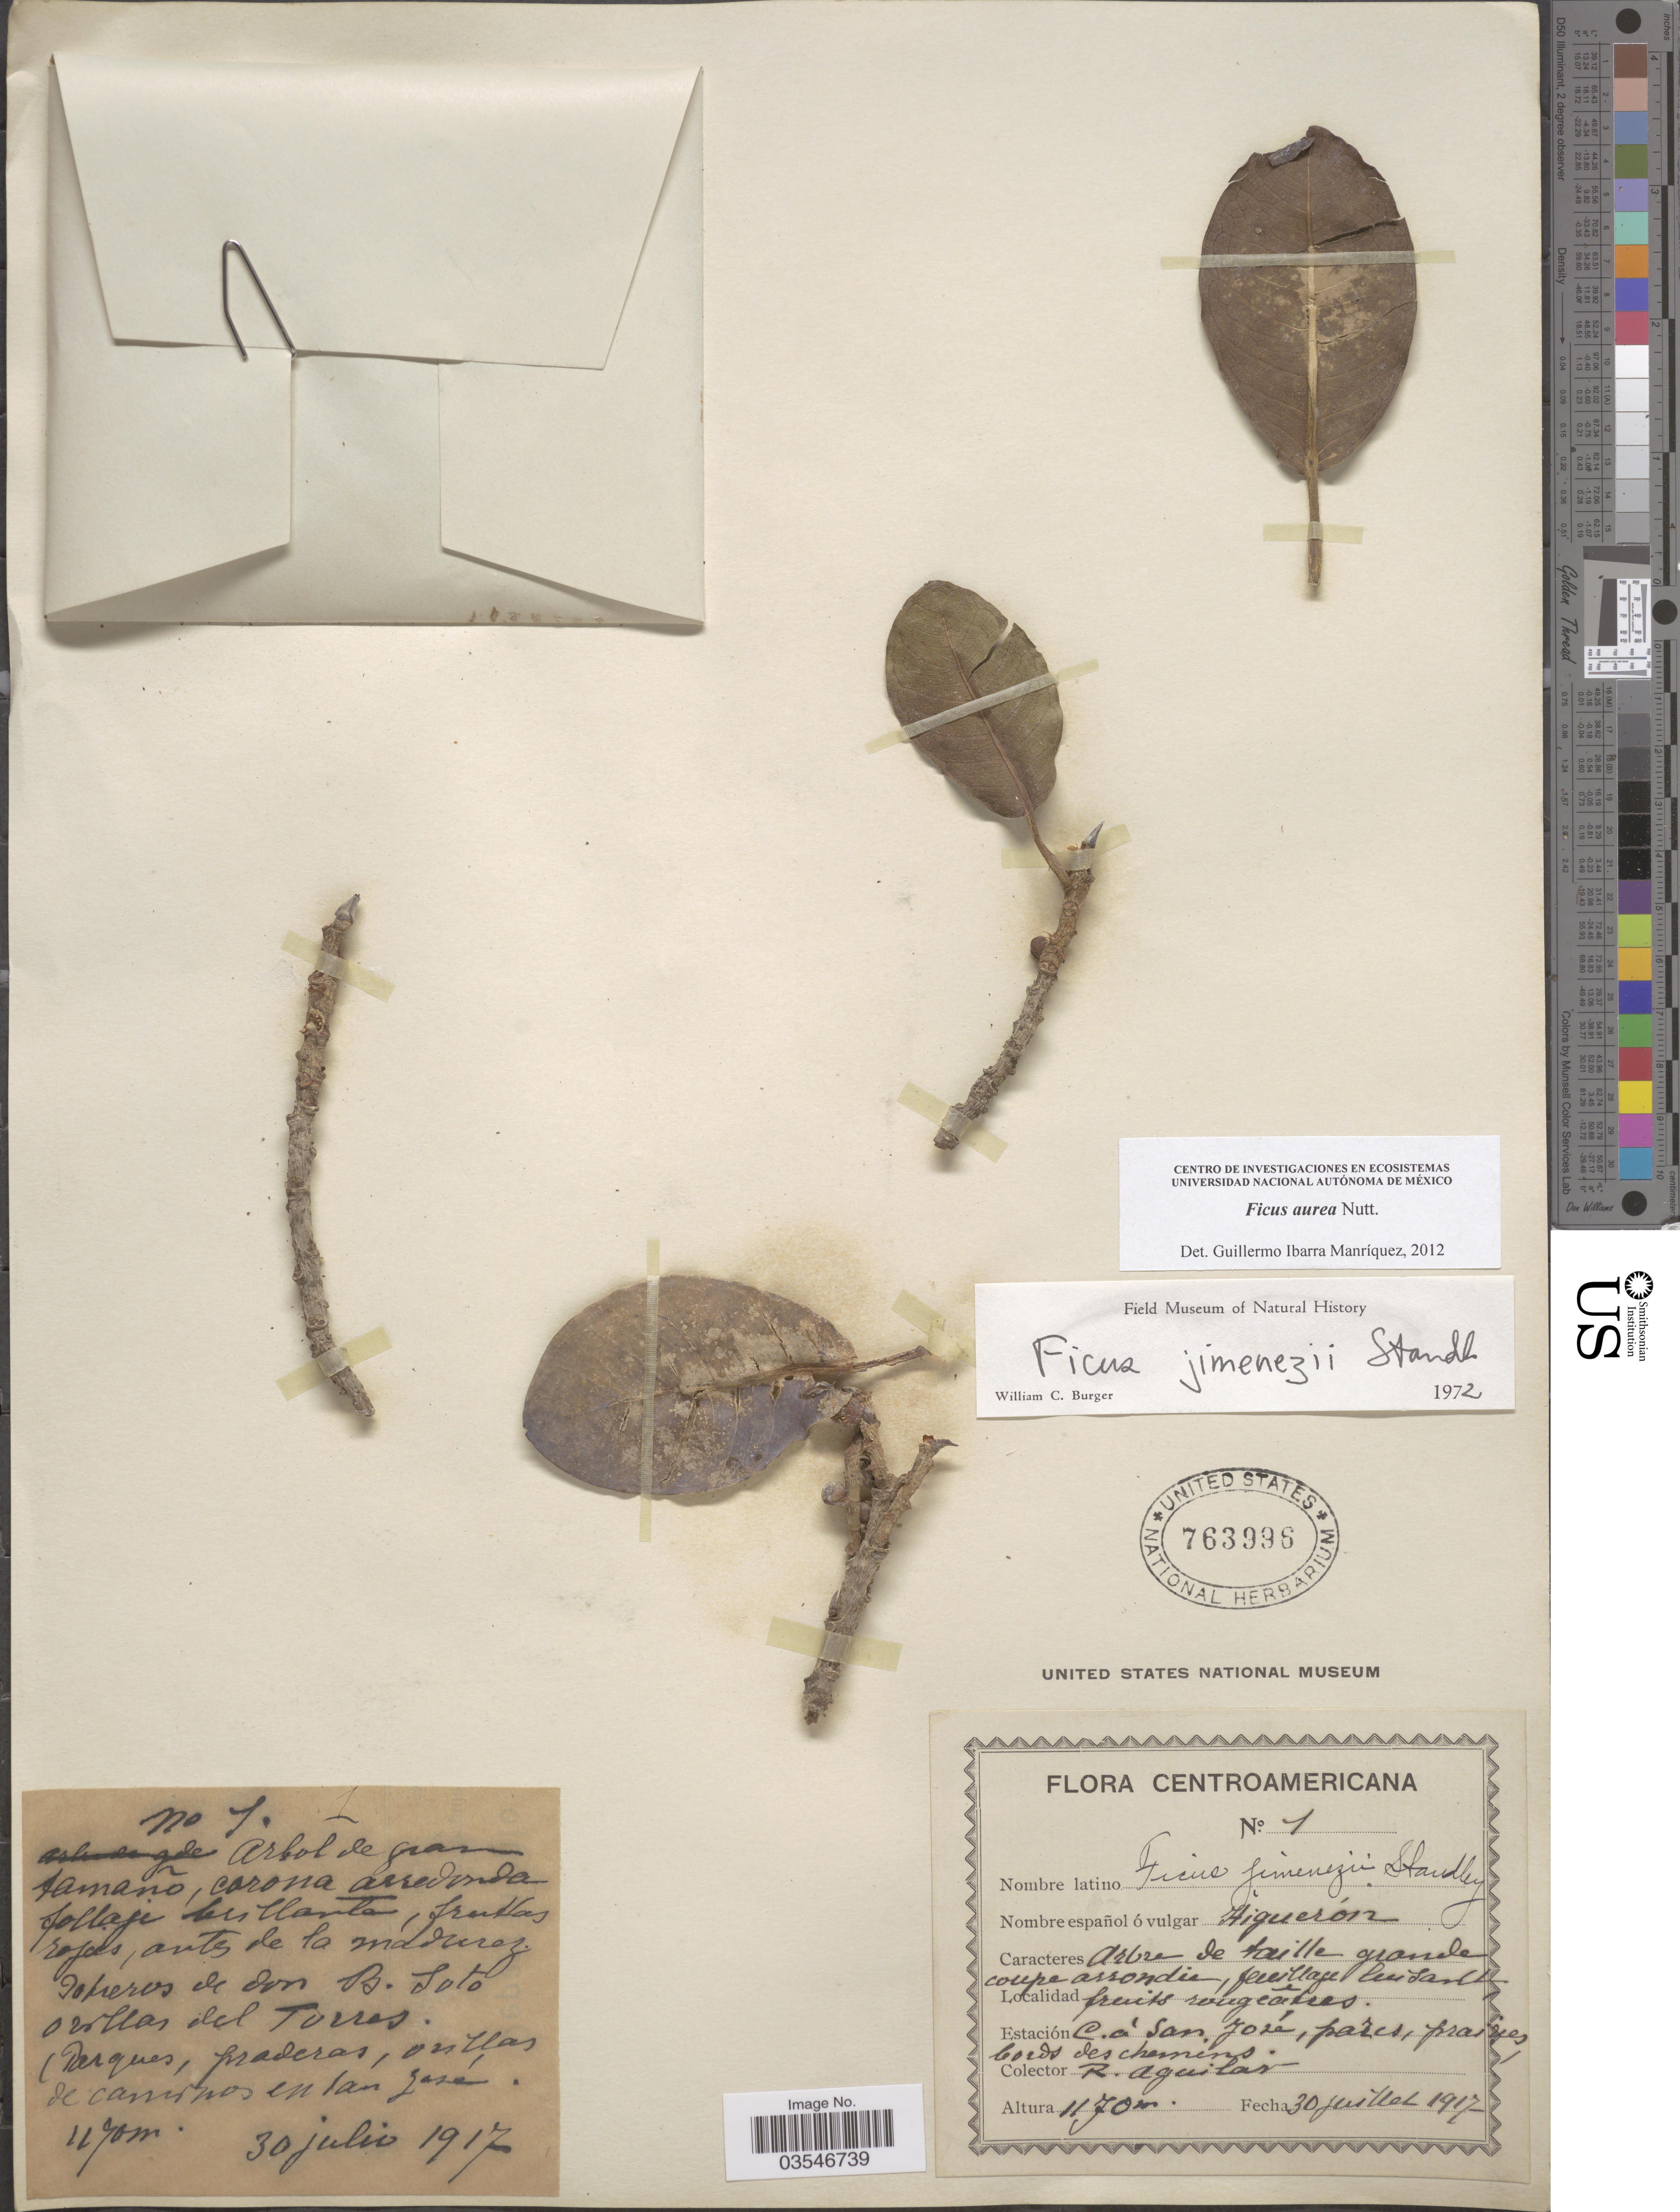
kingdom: Plantae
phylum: Tracheophyta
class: Magnoliopsida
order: Rosales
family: Moraceae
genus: Ficus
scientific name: Ficus aurea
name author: Nutt.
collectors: R. Aguilar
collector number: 1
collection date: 1917-07-30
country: Costa Rica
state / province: San José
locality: Orillas del Torros. Orillas de caminos en San José.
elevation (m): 1170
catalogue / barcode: US 763998